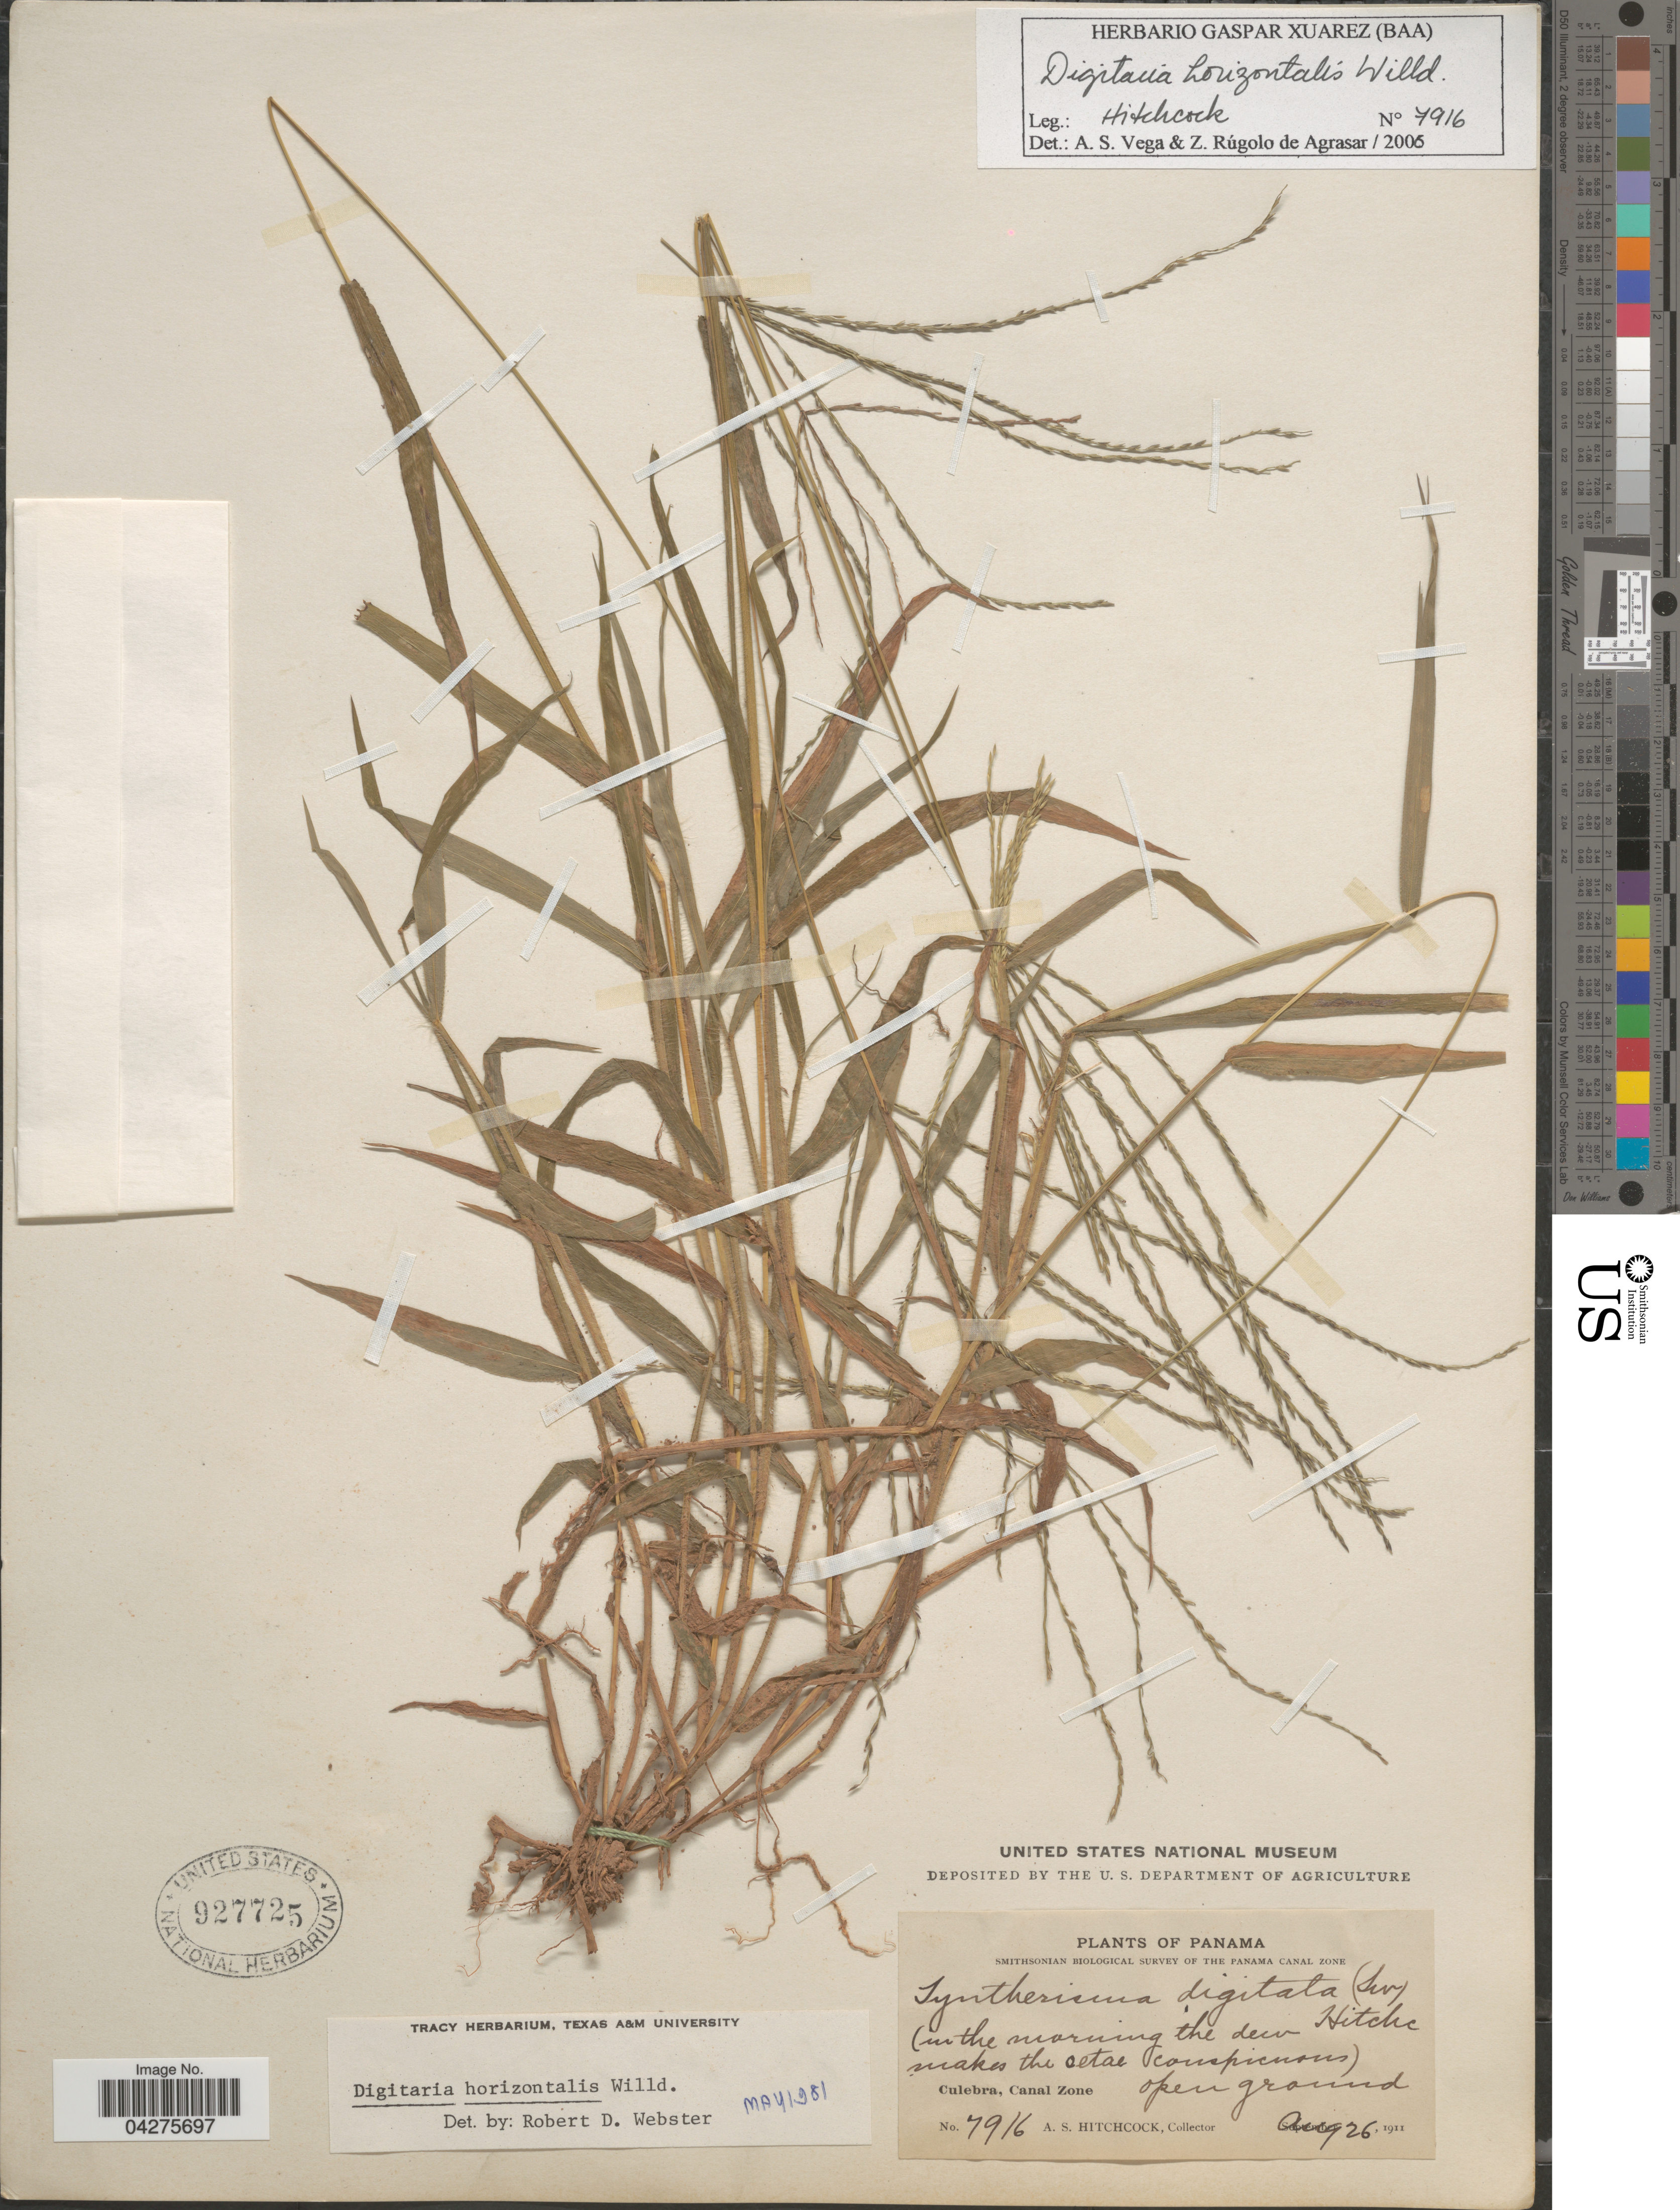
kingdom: Plantae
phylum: Tracheophyta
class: Liliopsida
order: Poales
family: Poaceae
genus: Digitaria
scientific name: Digitaria horizontalis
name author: Willd.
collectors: A. S. Hitchcock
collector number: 7916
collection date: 1911-08-26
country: Panama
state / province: Colón / Panamá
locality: Smithsonian Biological Survey of the Panama Canal Zone. Culebra, Canal Zone.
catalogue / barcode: US 927725